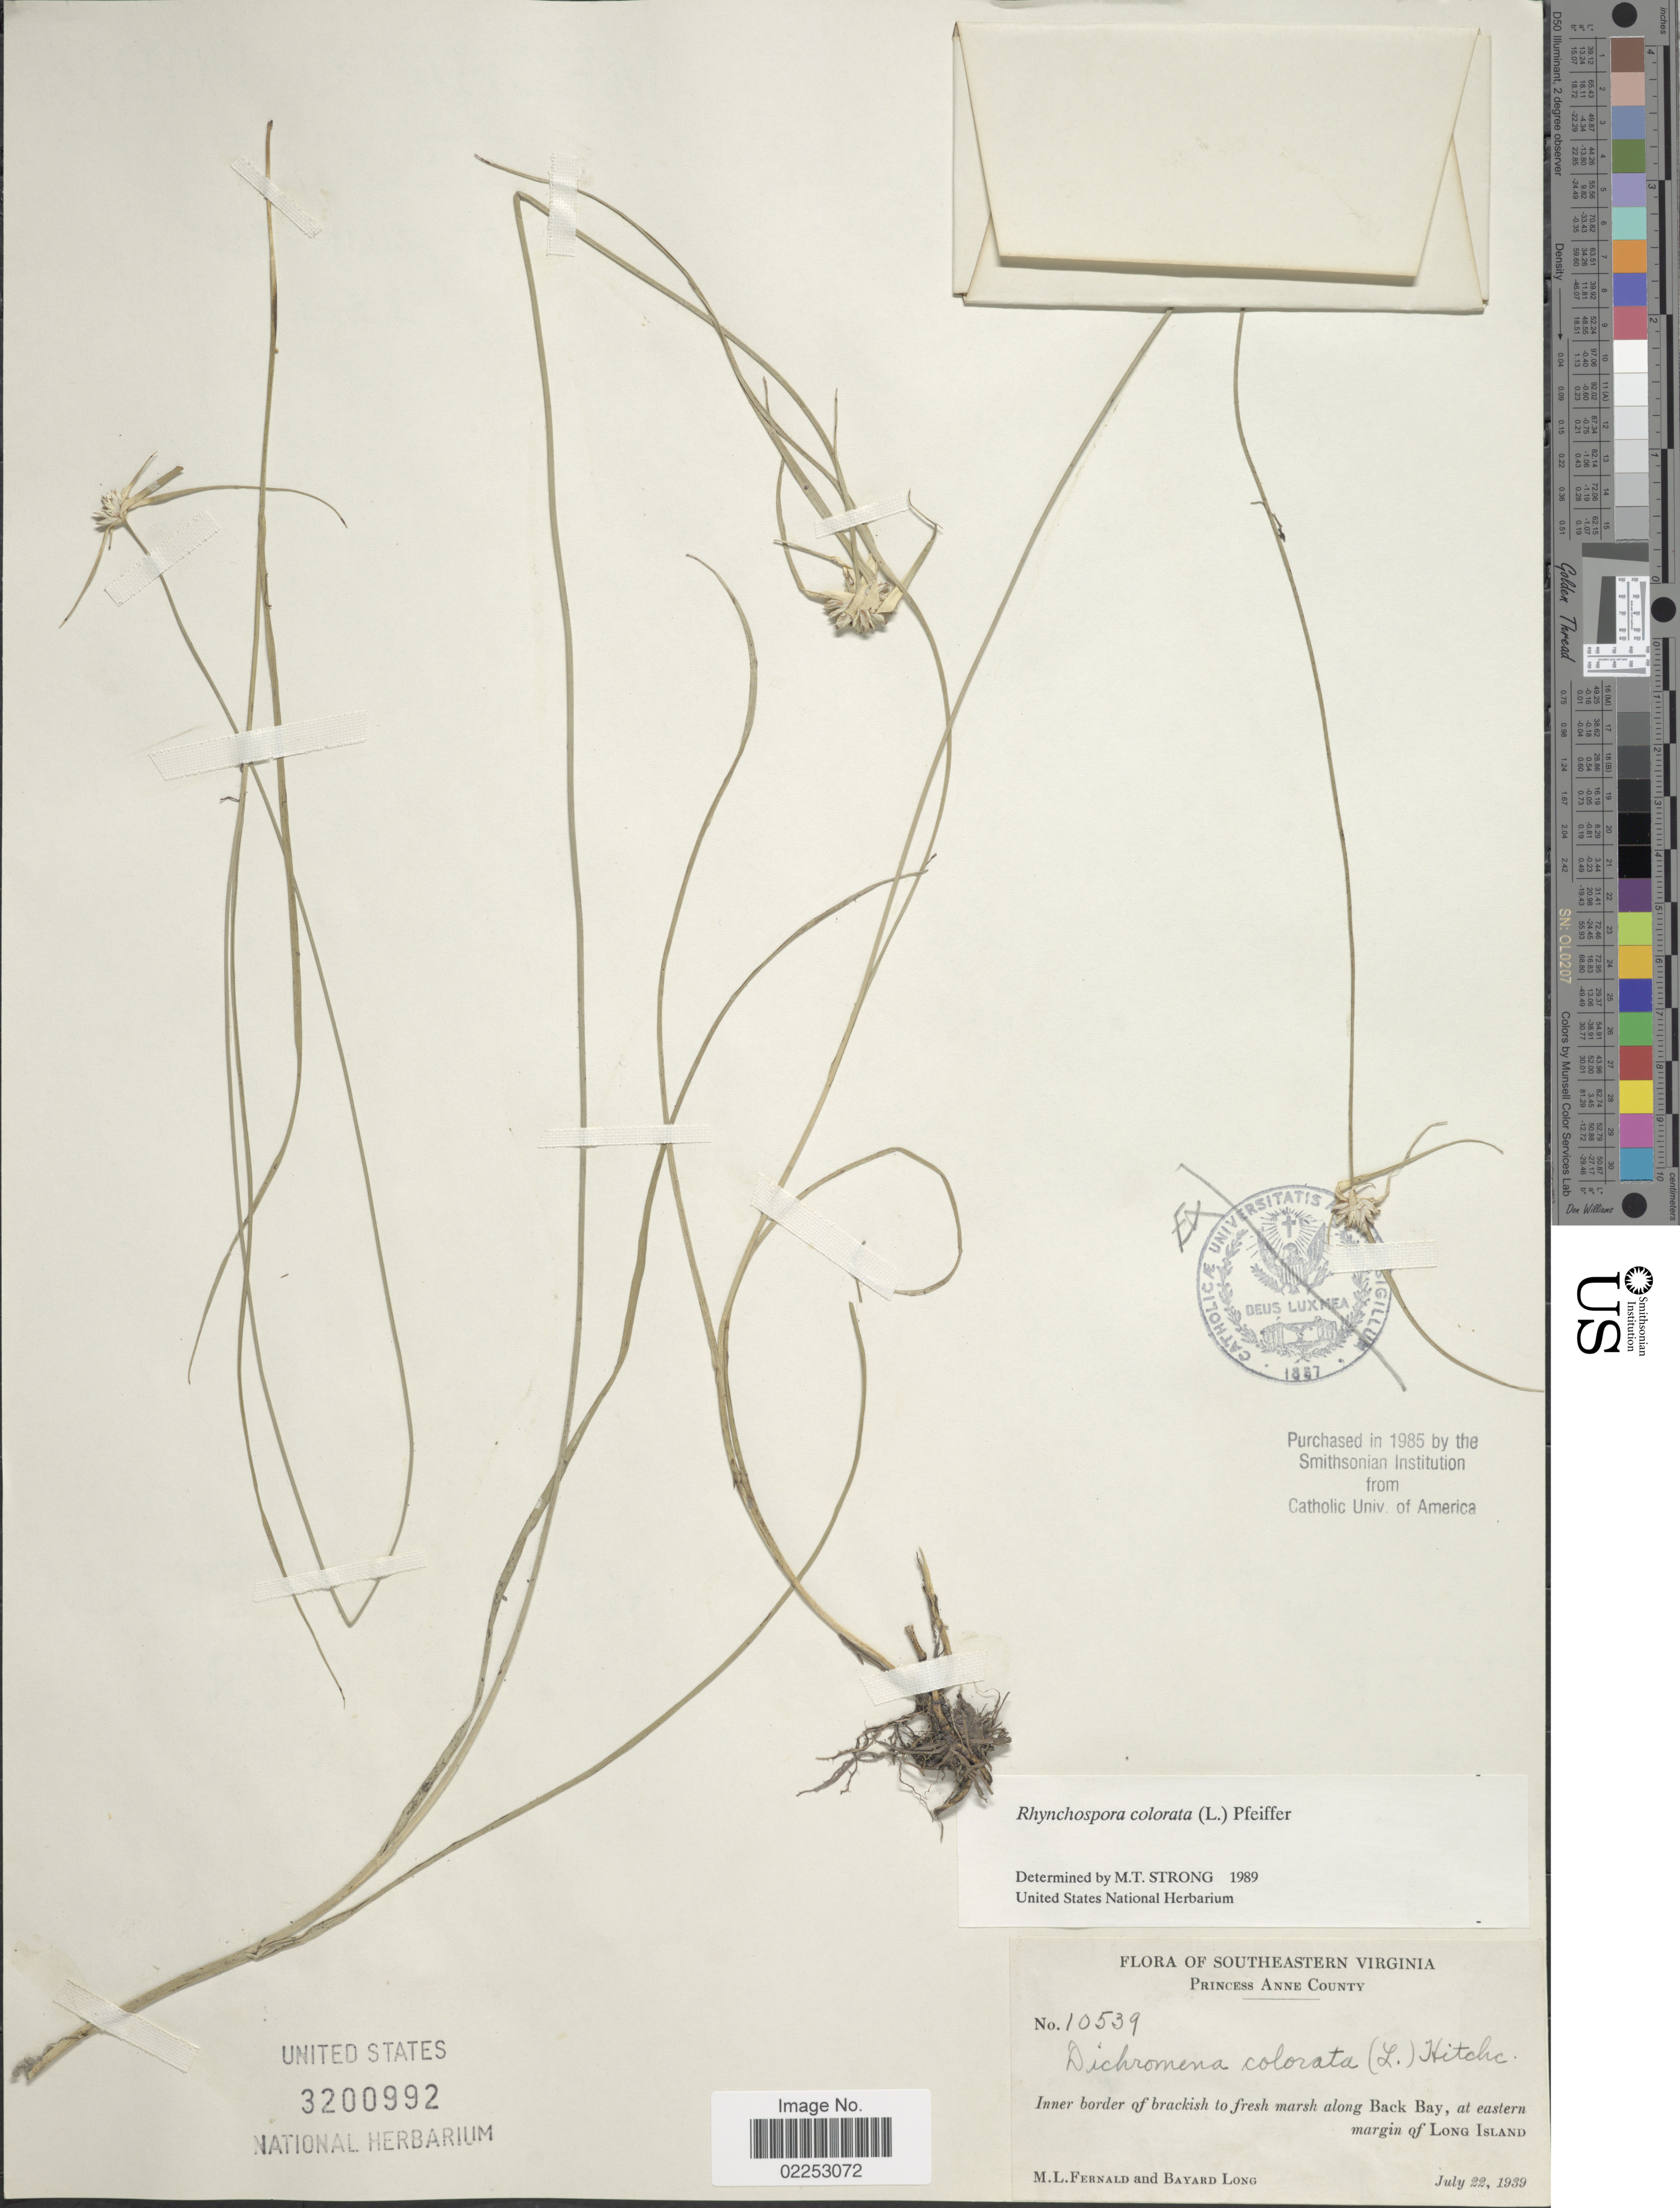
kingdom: Plantae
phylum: Tracheophyta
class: Liliopsida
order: Poales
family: Cyperaceae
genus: Rhynchospora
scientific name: Rhynchospora colorata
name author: (L.) H. Pfeiff.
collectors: M. L. Fernald & B. Long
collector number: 10539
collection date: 1939-07-22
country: United States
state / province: Virginia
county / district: City of Virginia Beach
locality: Southeastern Virginia. Princess Anne County. along Back Bay, at eastern margin of Long Island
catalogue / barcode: US 3200992